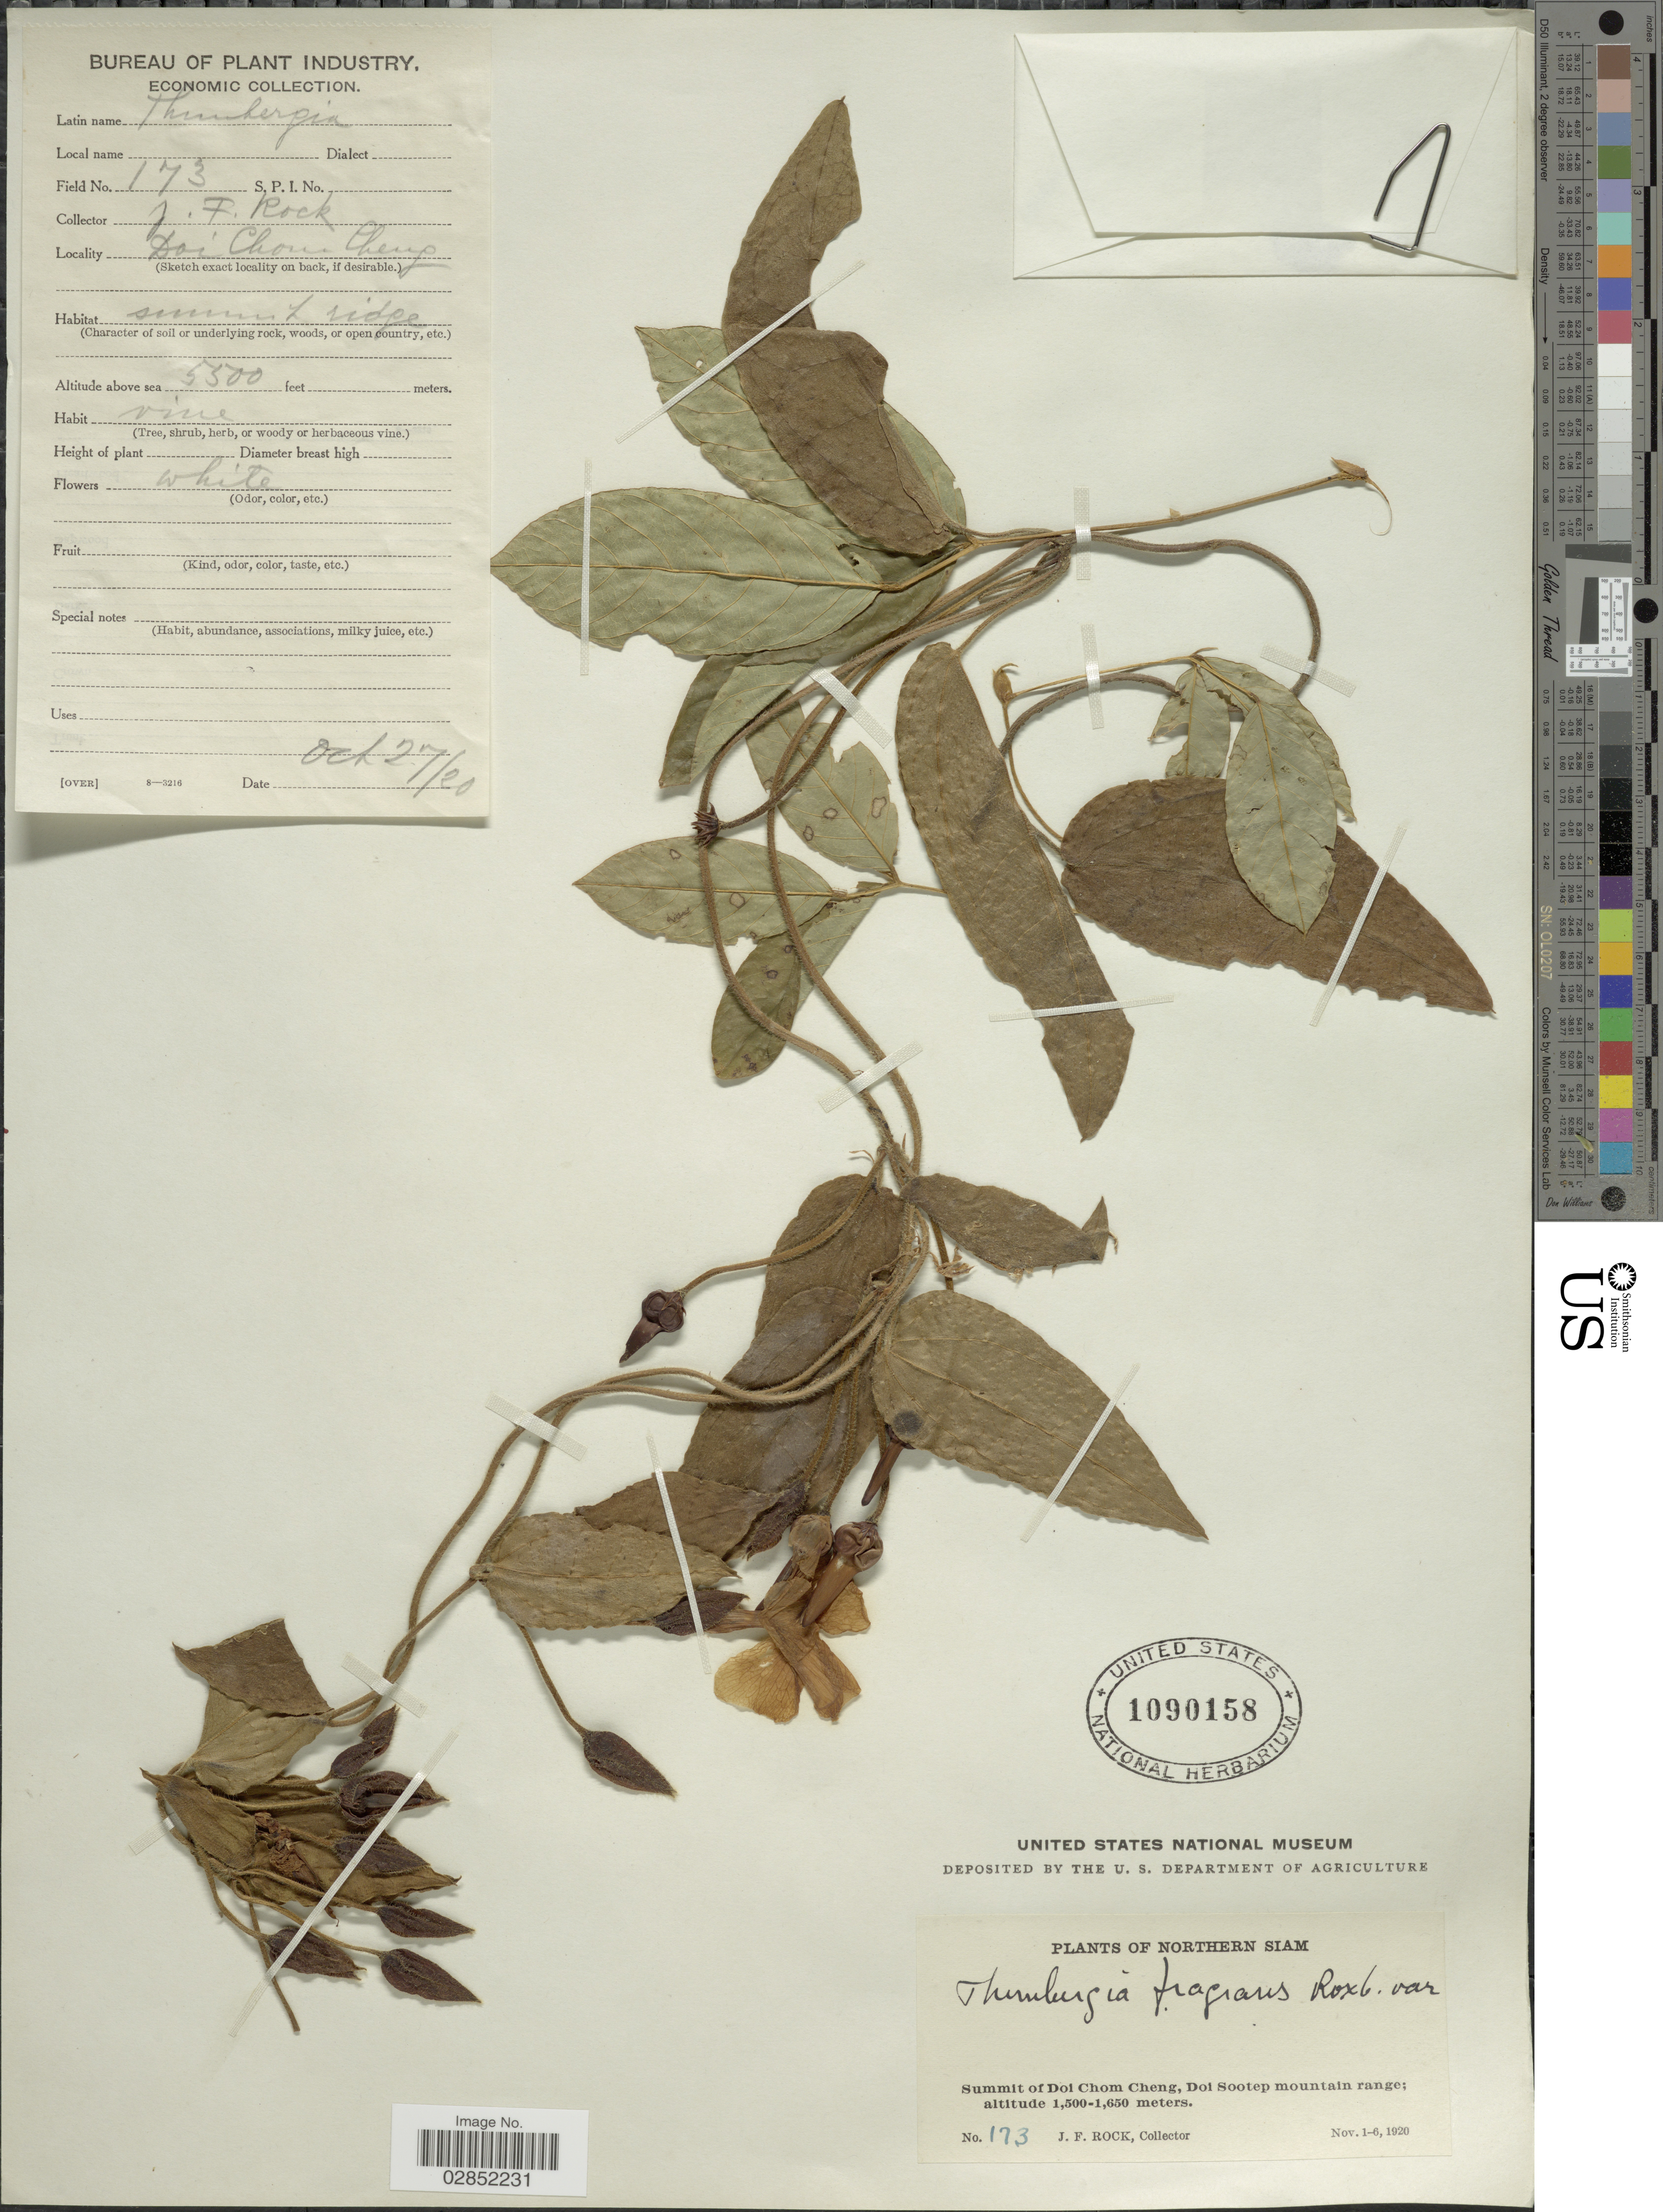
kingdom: Plantae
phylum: Tracheophyta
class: Magnoliopsida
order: Lamiales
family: Acanthaceae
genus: Thunbergia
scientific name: Thunbergia fragrans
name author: Roxb.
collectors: J. Rock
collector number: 173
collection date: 1920-10-27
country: Thailand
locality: Northern Siam. Summit of Doi Chom Cheng, Doi Sootep mountain range.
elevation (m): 1676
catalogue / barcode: US 1090158